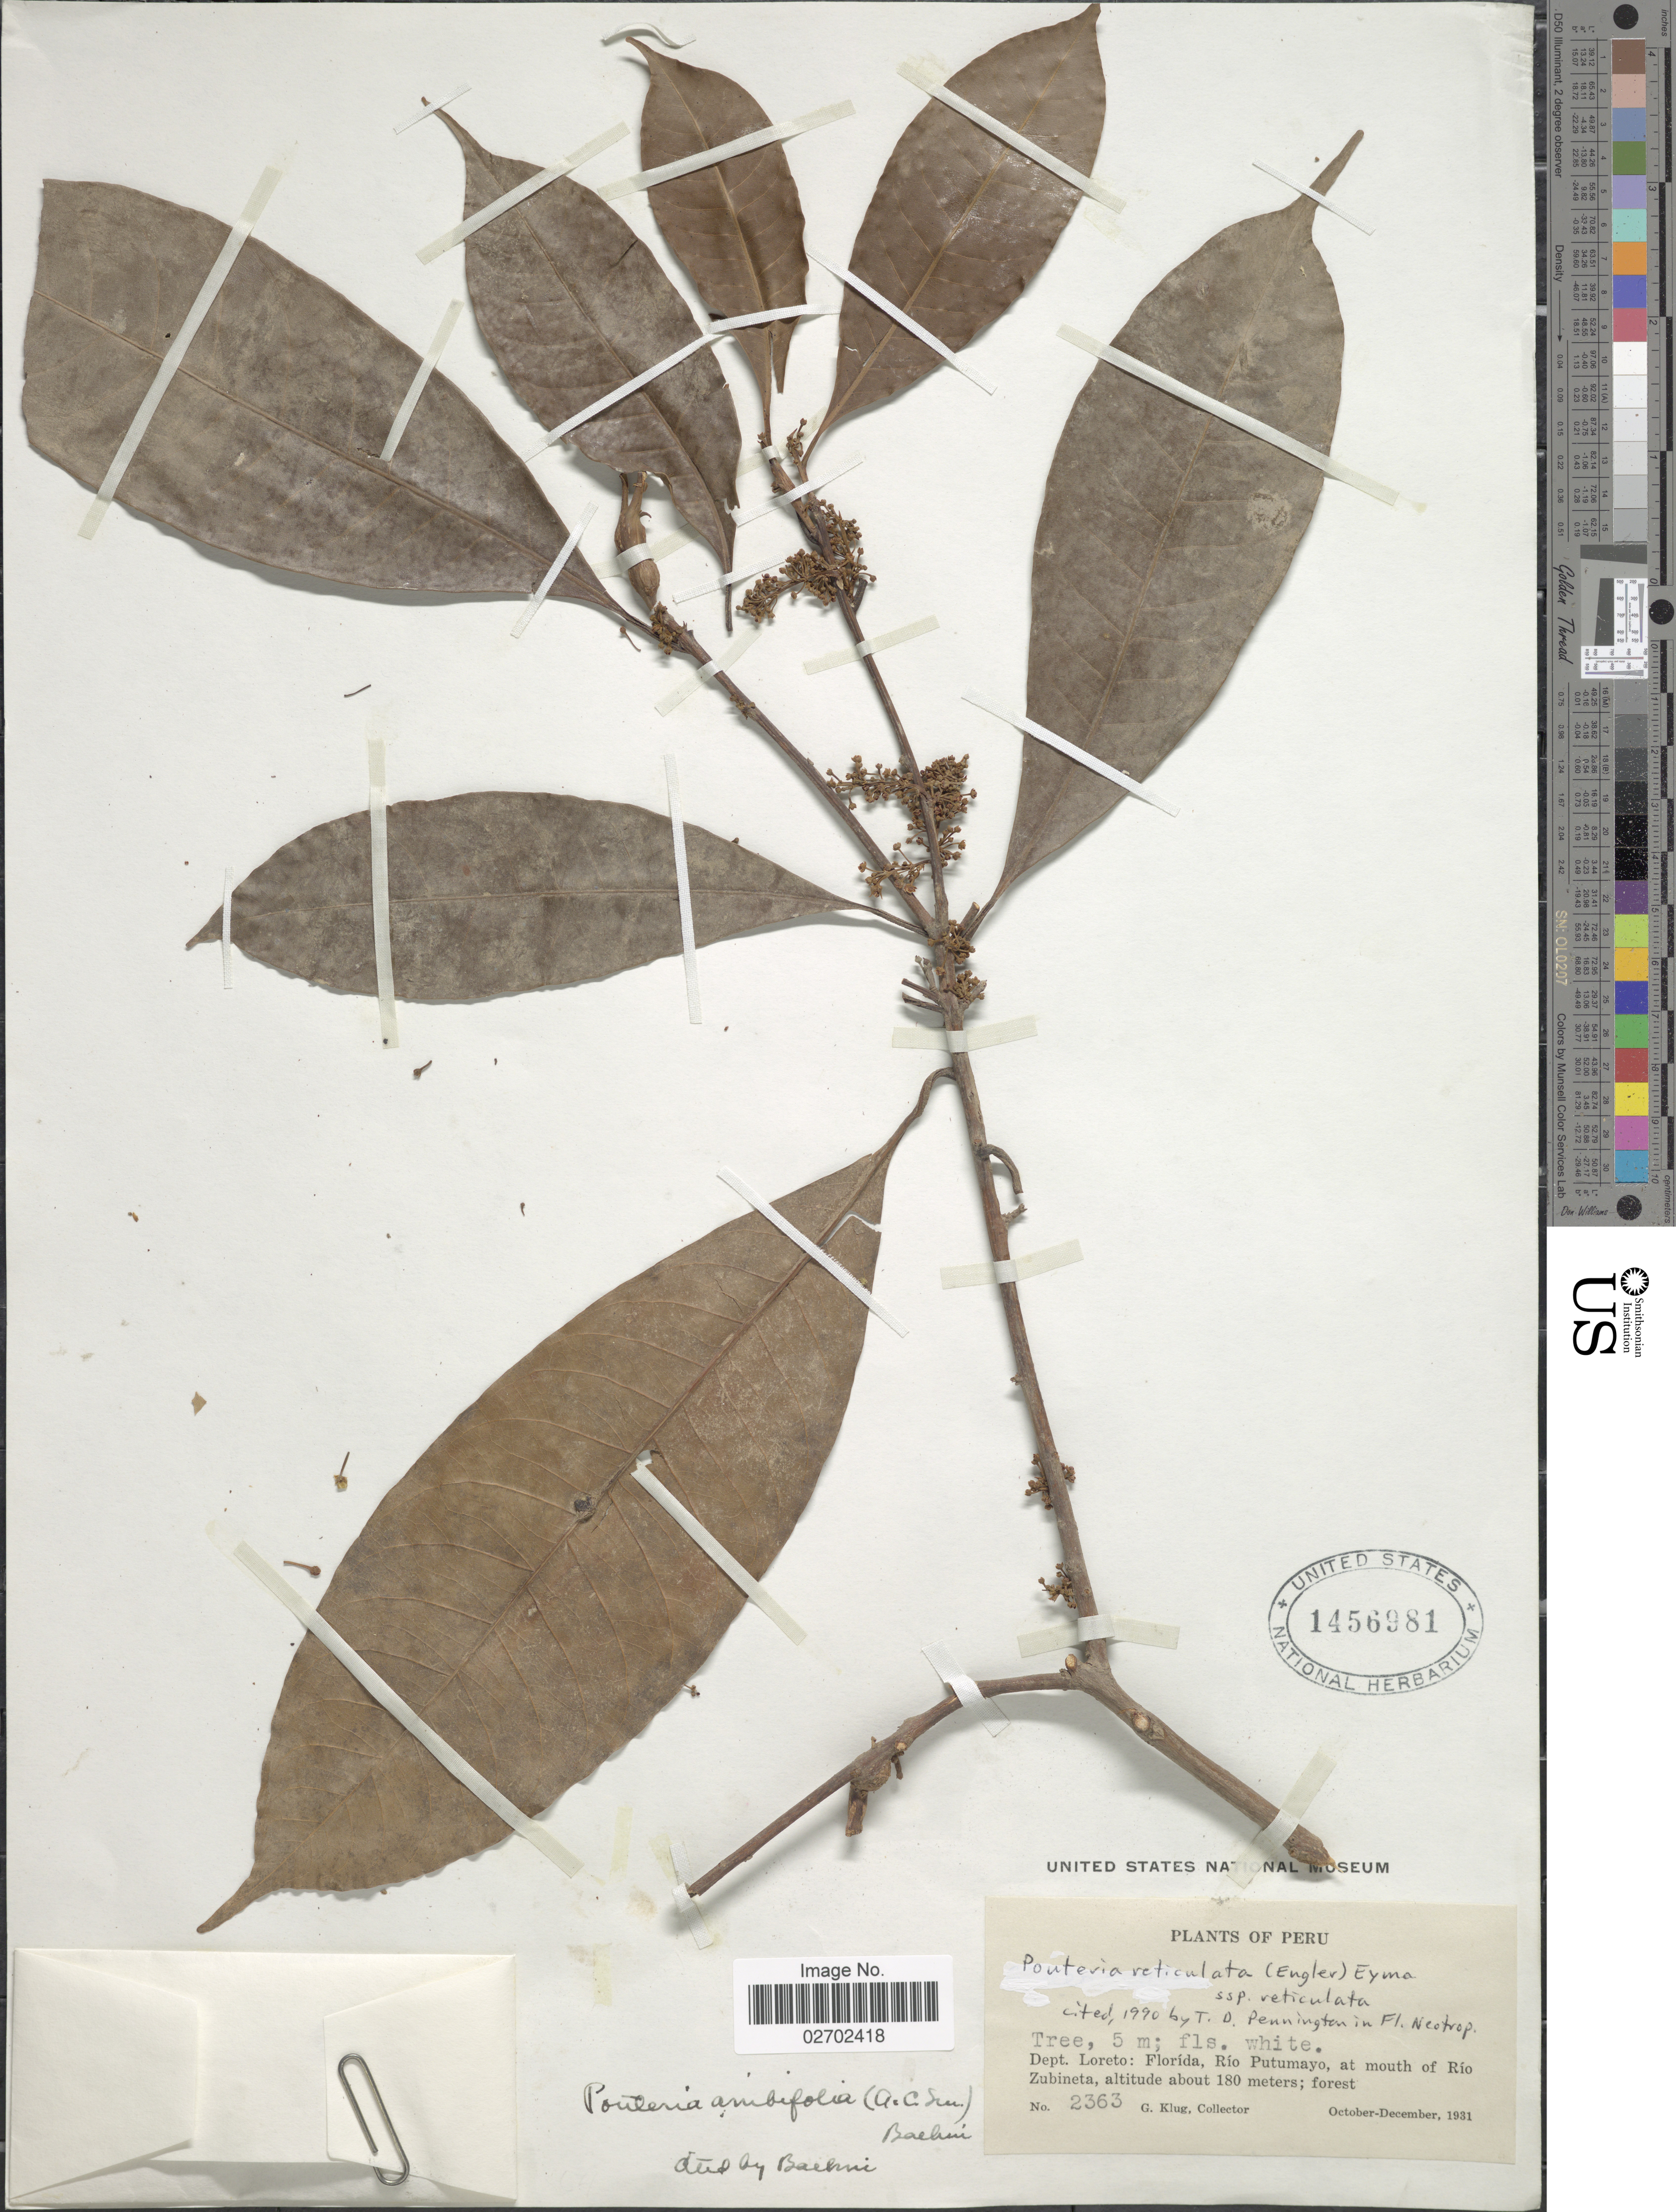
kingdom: Plantae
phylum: Tracheophyta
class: Magnoliopsida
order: Ericales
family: Sapotaceae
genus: Pouteria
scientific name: Pouteria reticulata subsp. reticulata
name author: (Engl.) Eyma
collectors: G. Klug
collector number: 2363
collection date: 1931-10/1931-12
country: Peru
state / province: Loreto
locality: Florída, Río Putumayo, at mouth of Río Zubineta.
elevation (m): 180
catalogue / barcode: US 1456981